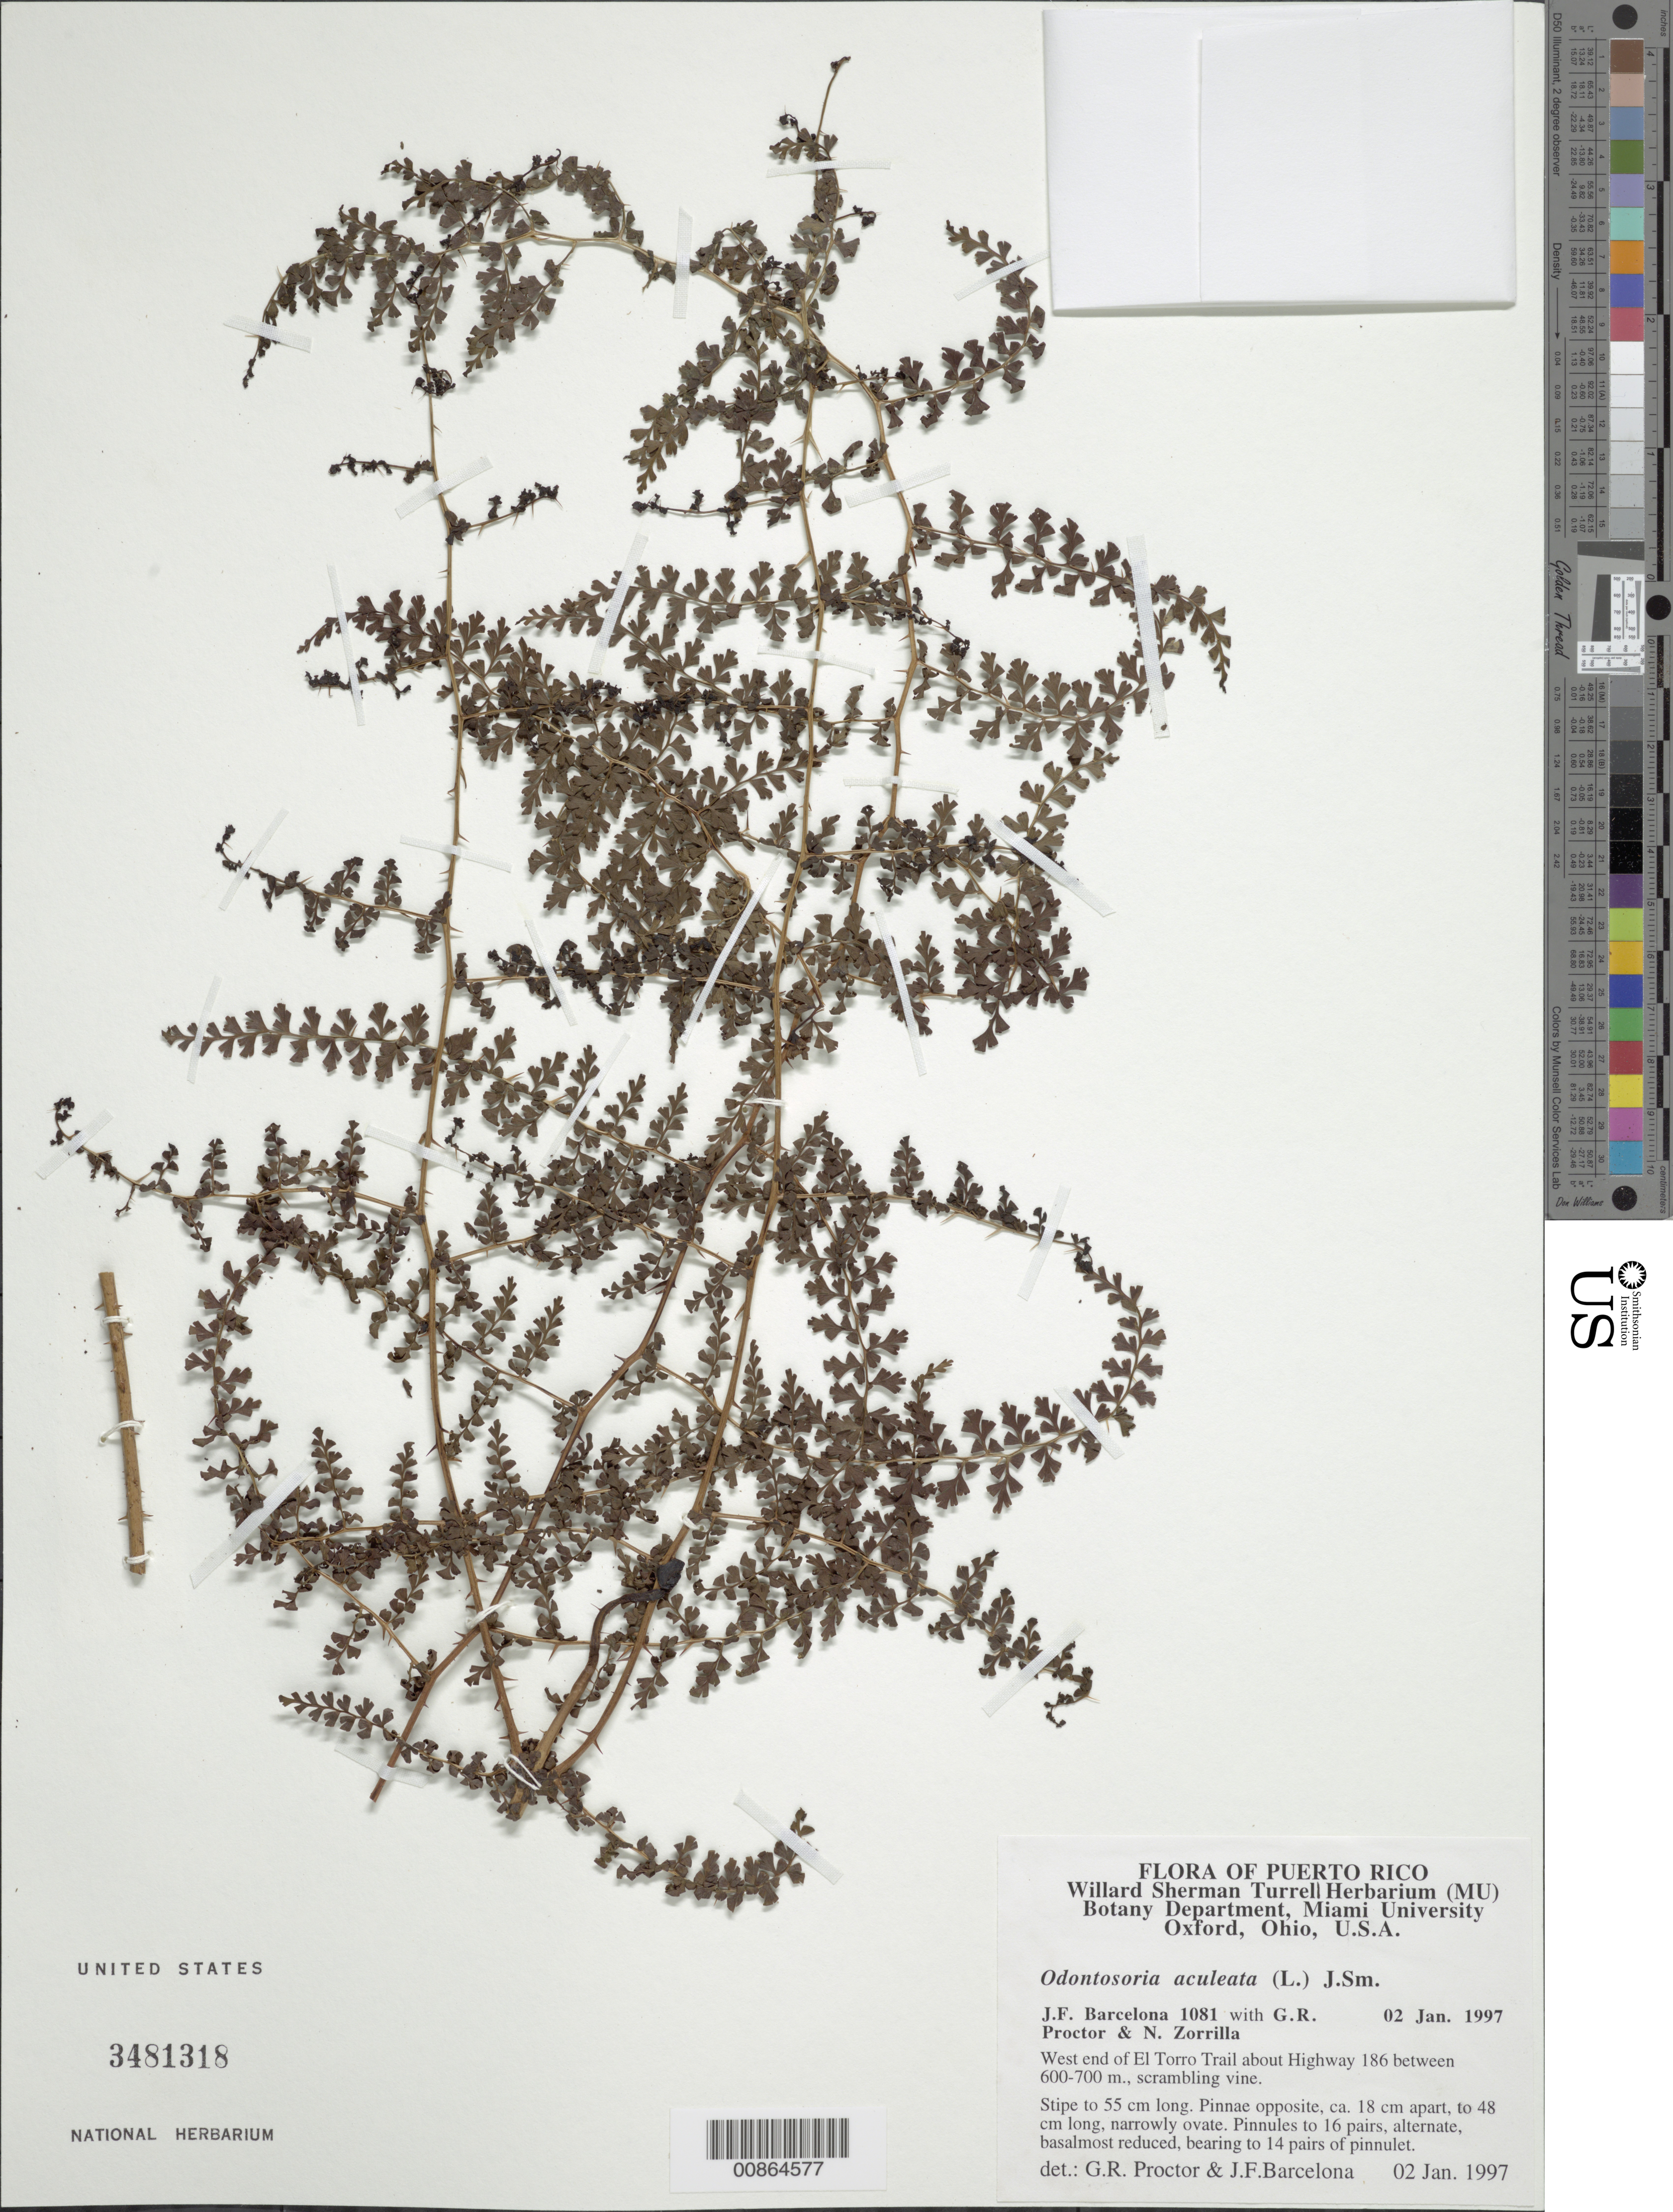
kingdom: Plantae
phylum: Tracheophyta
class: Polypodiopsida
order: Polypodiales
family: Lindsaeaceae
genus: Odontosoria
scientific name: Odontosoria aculeata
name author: (L.) J. Sm.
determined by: Proctor, G. R.; Barcelona, J. F.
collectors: J. F. Barcelona, G. R. Proctor & N. Zorilla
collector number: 1081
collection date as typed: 02 Jan 1997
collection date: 1997-01-02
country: Puerto Rico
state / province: Río Grande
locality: West end of El Torro Trail about Highway 186.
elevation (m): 600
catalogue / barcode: US 3481318